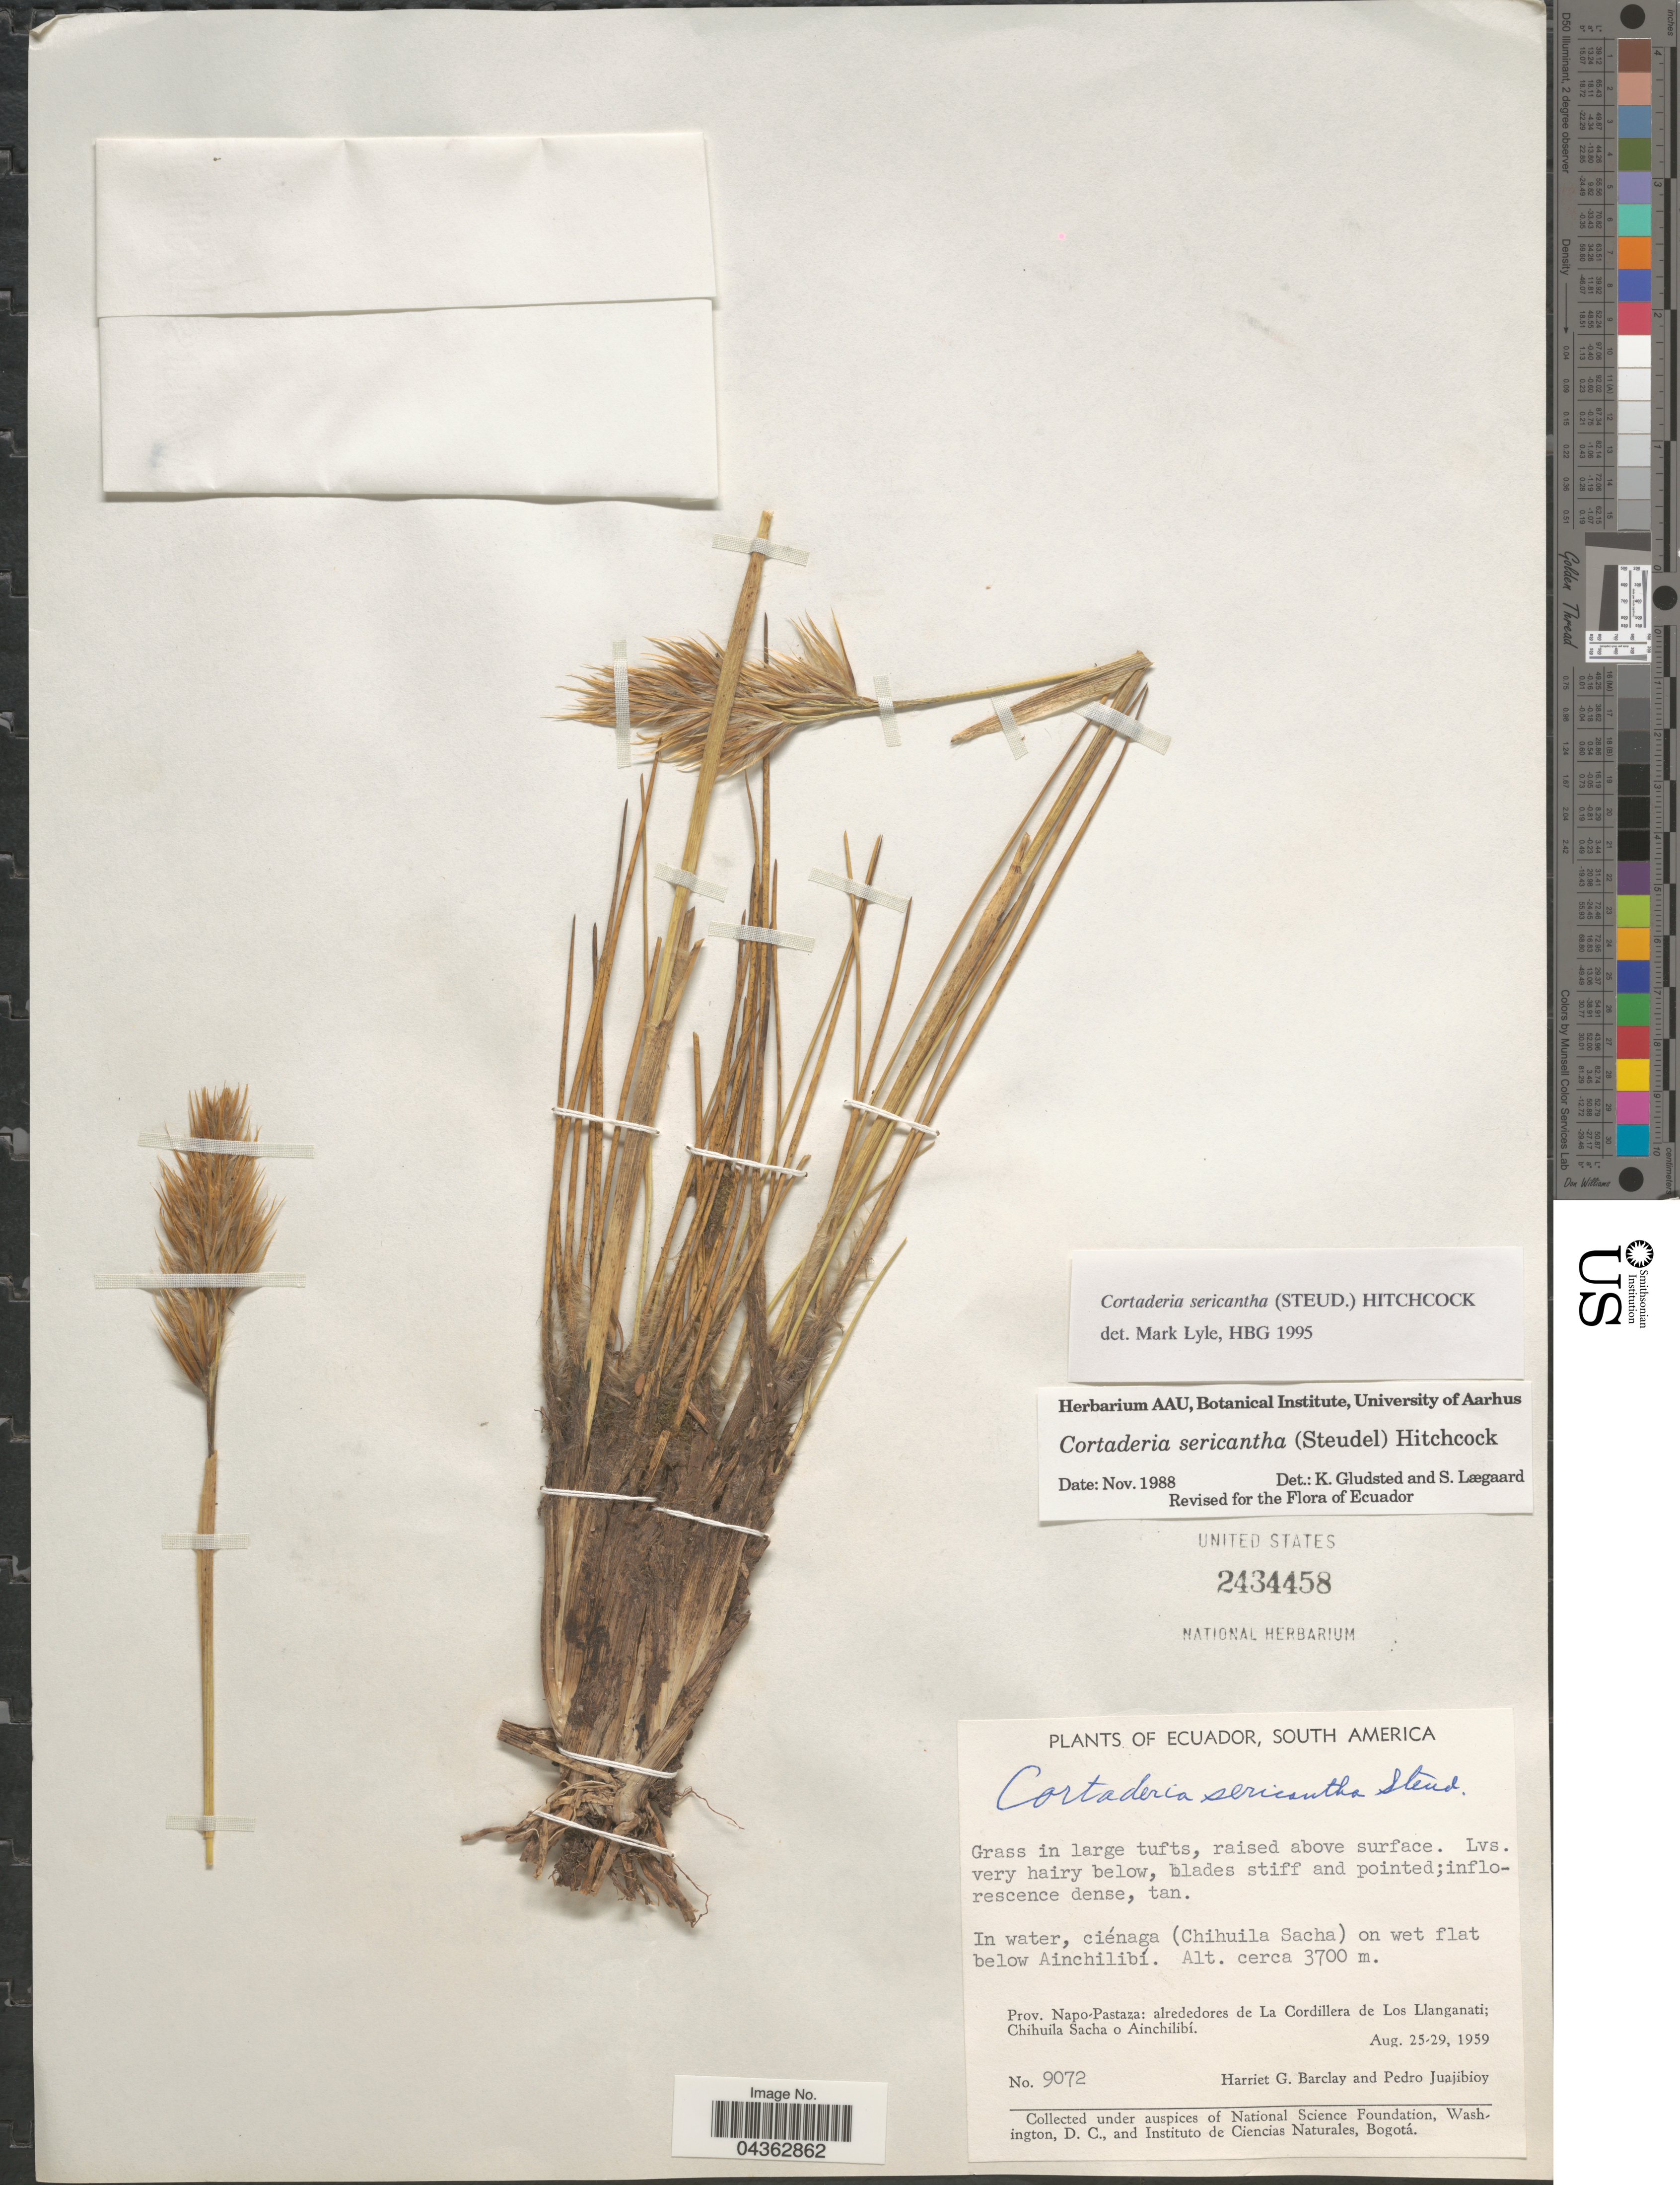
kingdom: Plantae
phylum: Tracheophyta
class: Liliopsida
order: Poales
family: Poaceae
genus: Cortaderia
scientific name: Cortaderia sericantha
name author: (Steud.) Hitchc.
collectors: H. G. Barclay & P. Juajibioy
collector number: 9072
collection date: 1959-08-25/1959-08-29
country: Ecuador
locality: In water, ciénaga (Chihuila Sacha) on wet flat below Ainchilibí. Prov. Napo-Pastaza: alrededores de La Cordillera de Los Llanganati; Chihuila Sacha o Ainchilibí.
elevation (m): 3700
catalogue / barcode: US 2434458